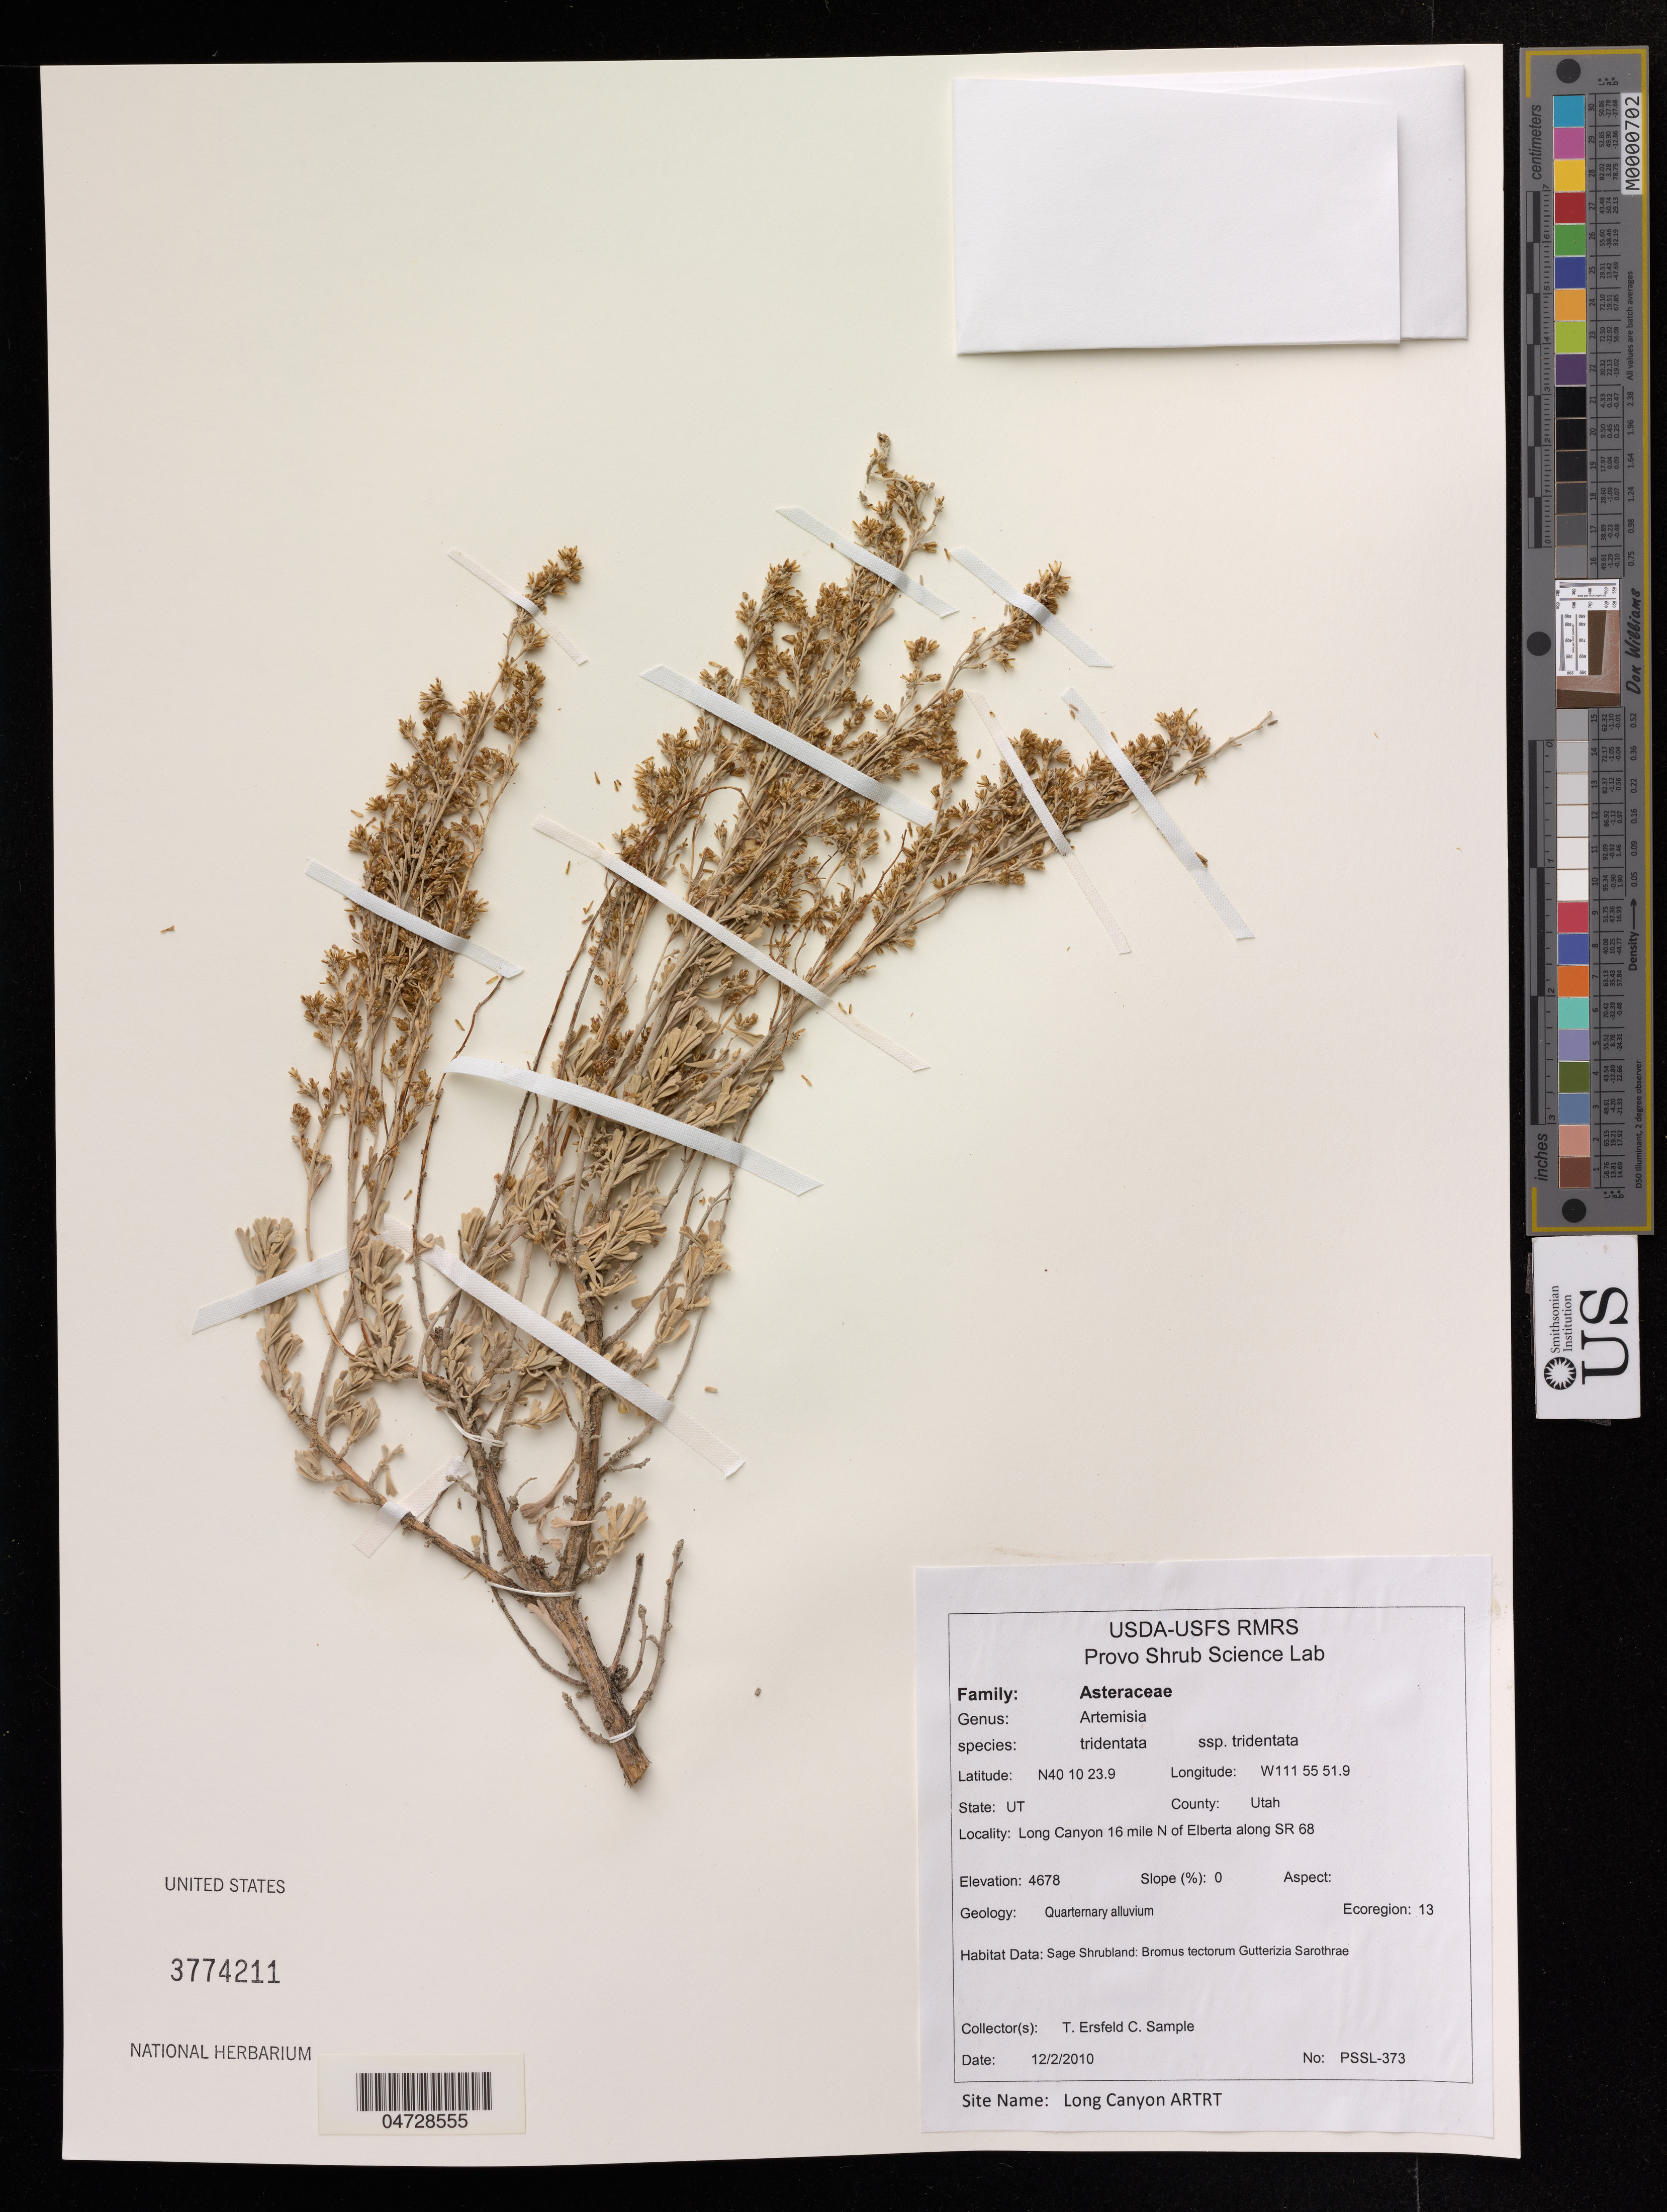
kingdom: Plantae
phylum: Tracheophyta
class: Magnoliopsida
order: Asterales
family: Asteraceae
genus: Artemisia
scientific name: Artemisia tridentata subsp. tridentata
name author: Nutt.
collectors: T. Ersfeld & C. Sample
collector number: PSSL-373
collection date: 2010-12-02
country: United States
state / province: Utah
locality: State: UT, Long Canyon 16 mile N of Elberta along SR 68.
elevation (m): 1426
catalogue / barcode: US 3774211